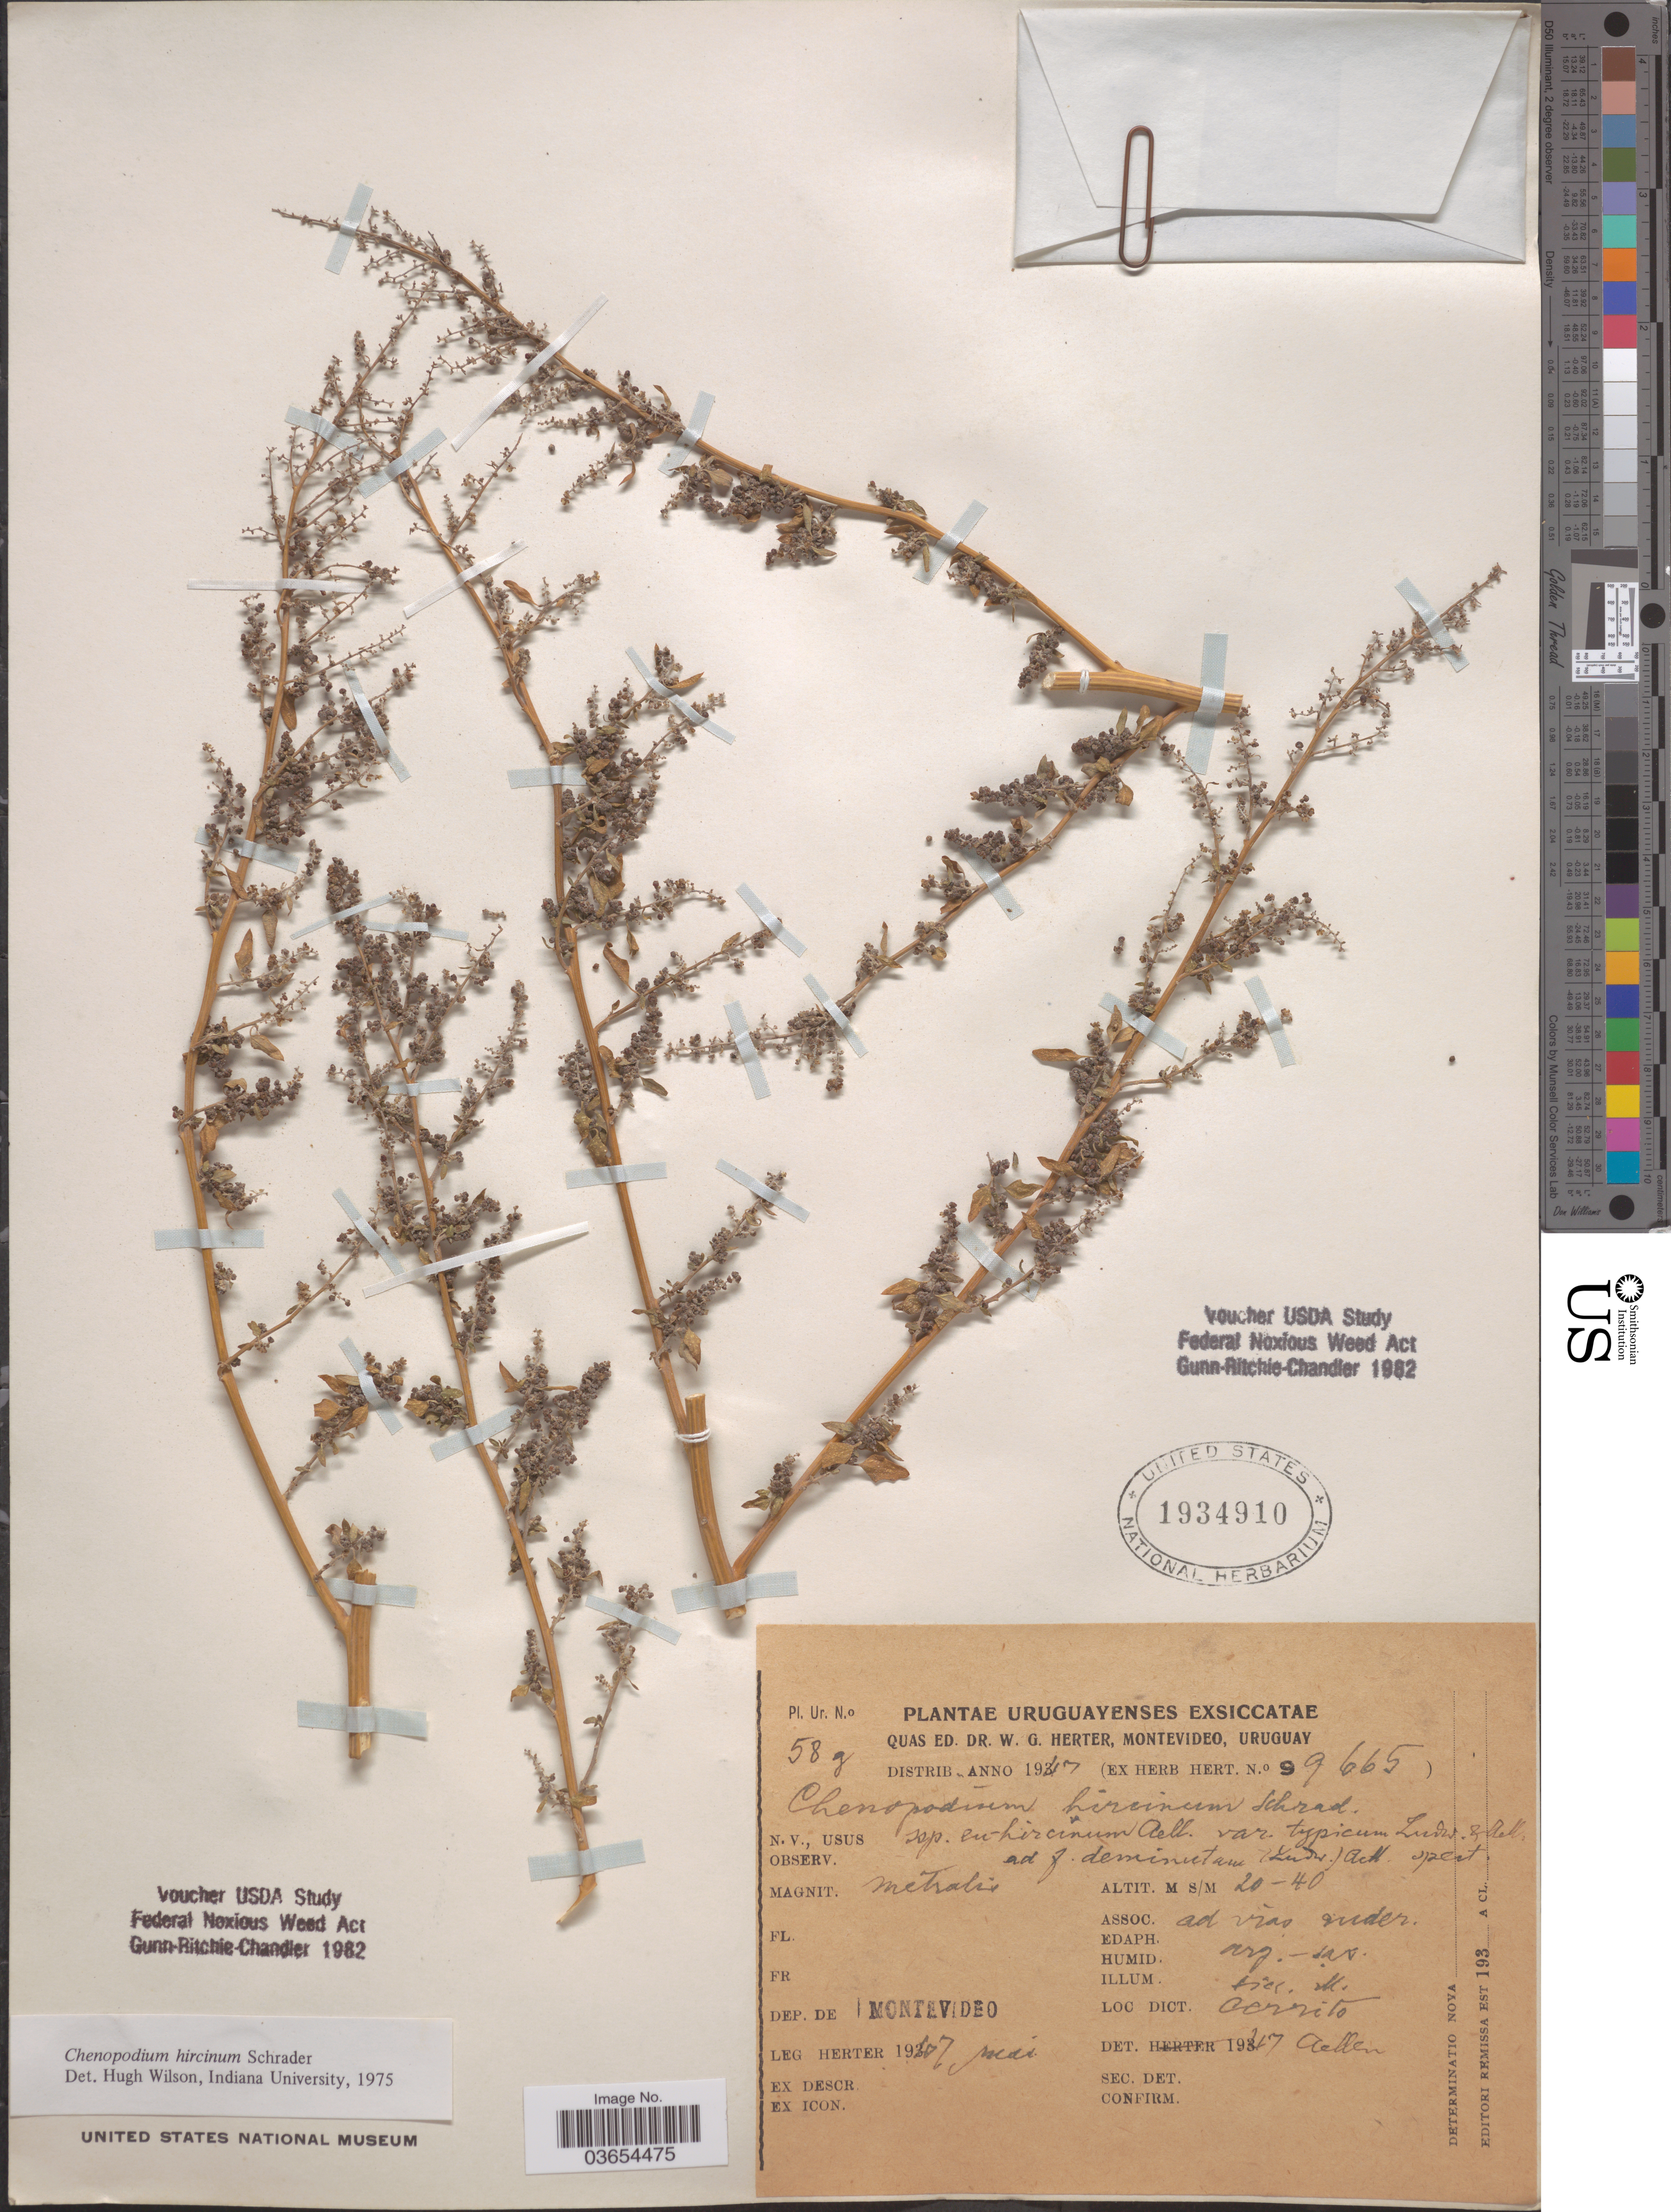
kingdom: Plantae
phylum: Tracheophyta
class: Magnoliopsida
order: Caryophyllales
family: Amaranthaceae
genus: Chenopodium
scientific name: Chenopodium hircinum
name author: Schrad.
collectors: W. G. Herter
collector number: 58g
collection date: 1910-05-07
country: Uruguay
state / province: Montevideo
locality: Dep. de Montevideo. Dict. Cerrito.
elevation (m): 20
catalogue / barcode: US 1934910